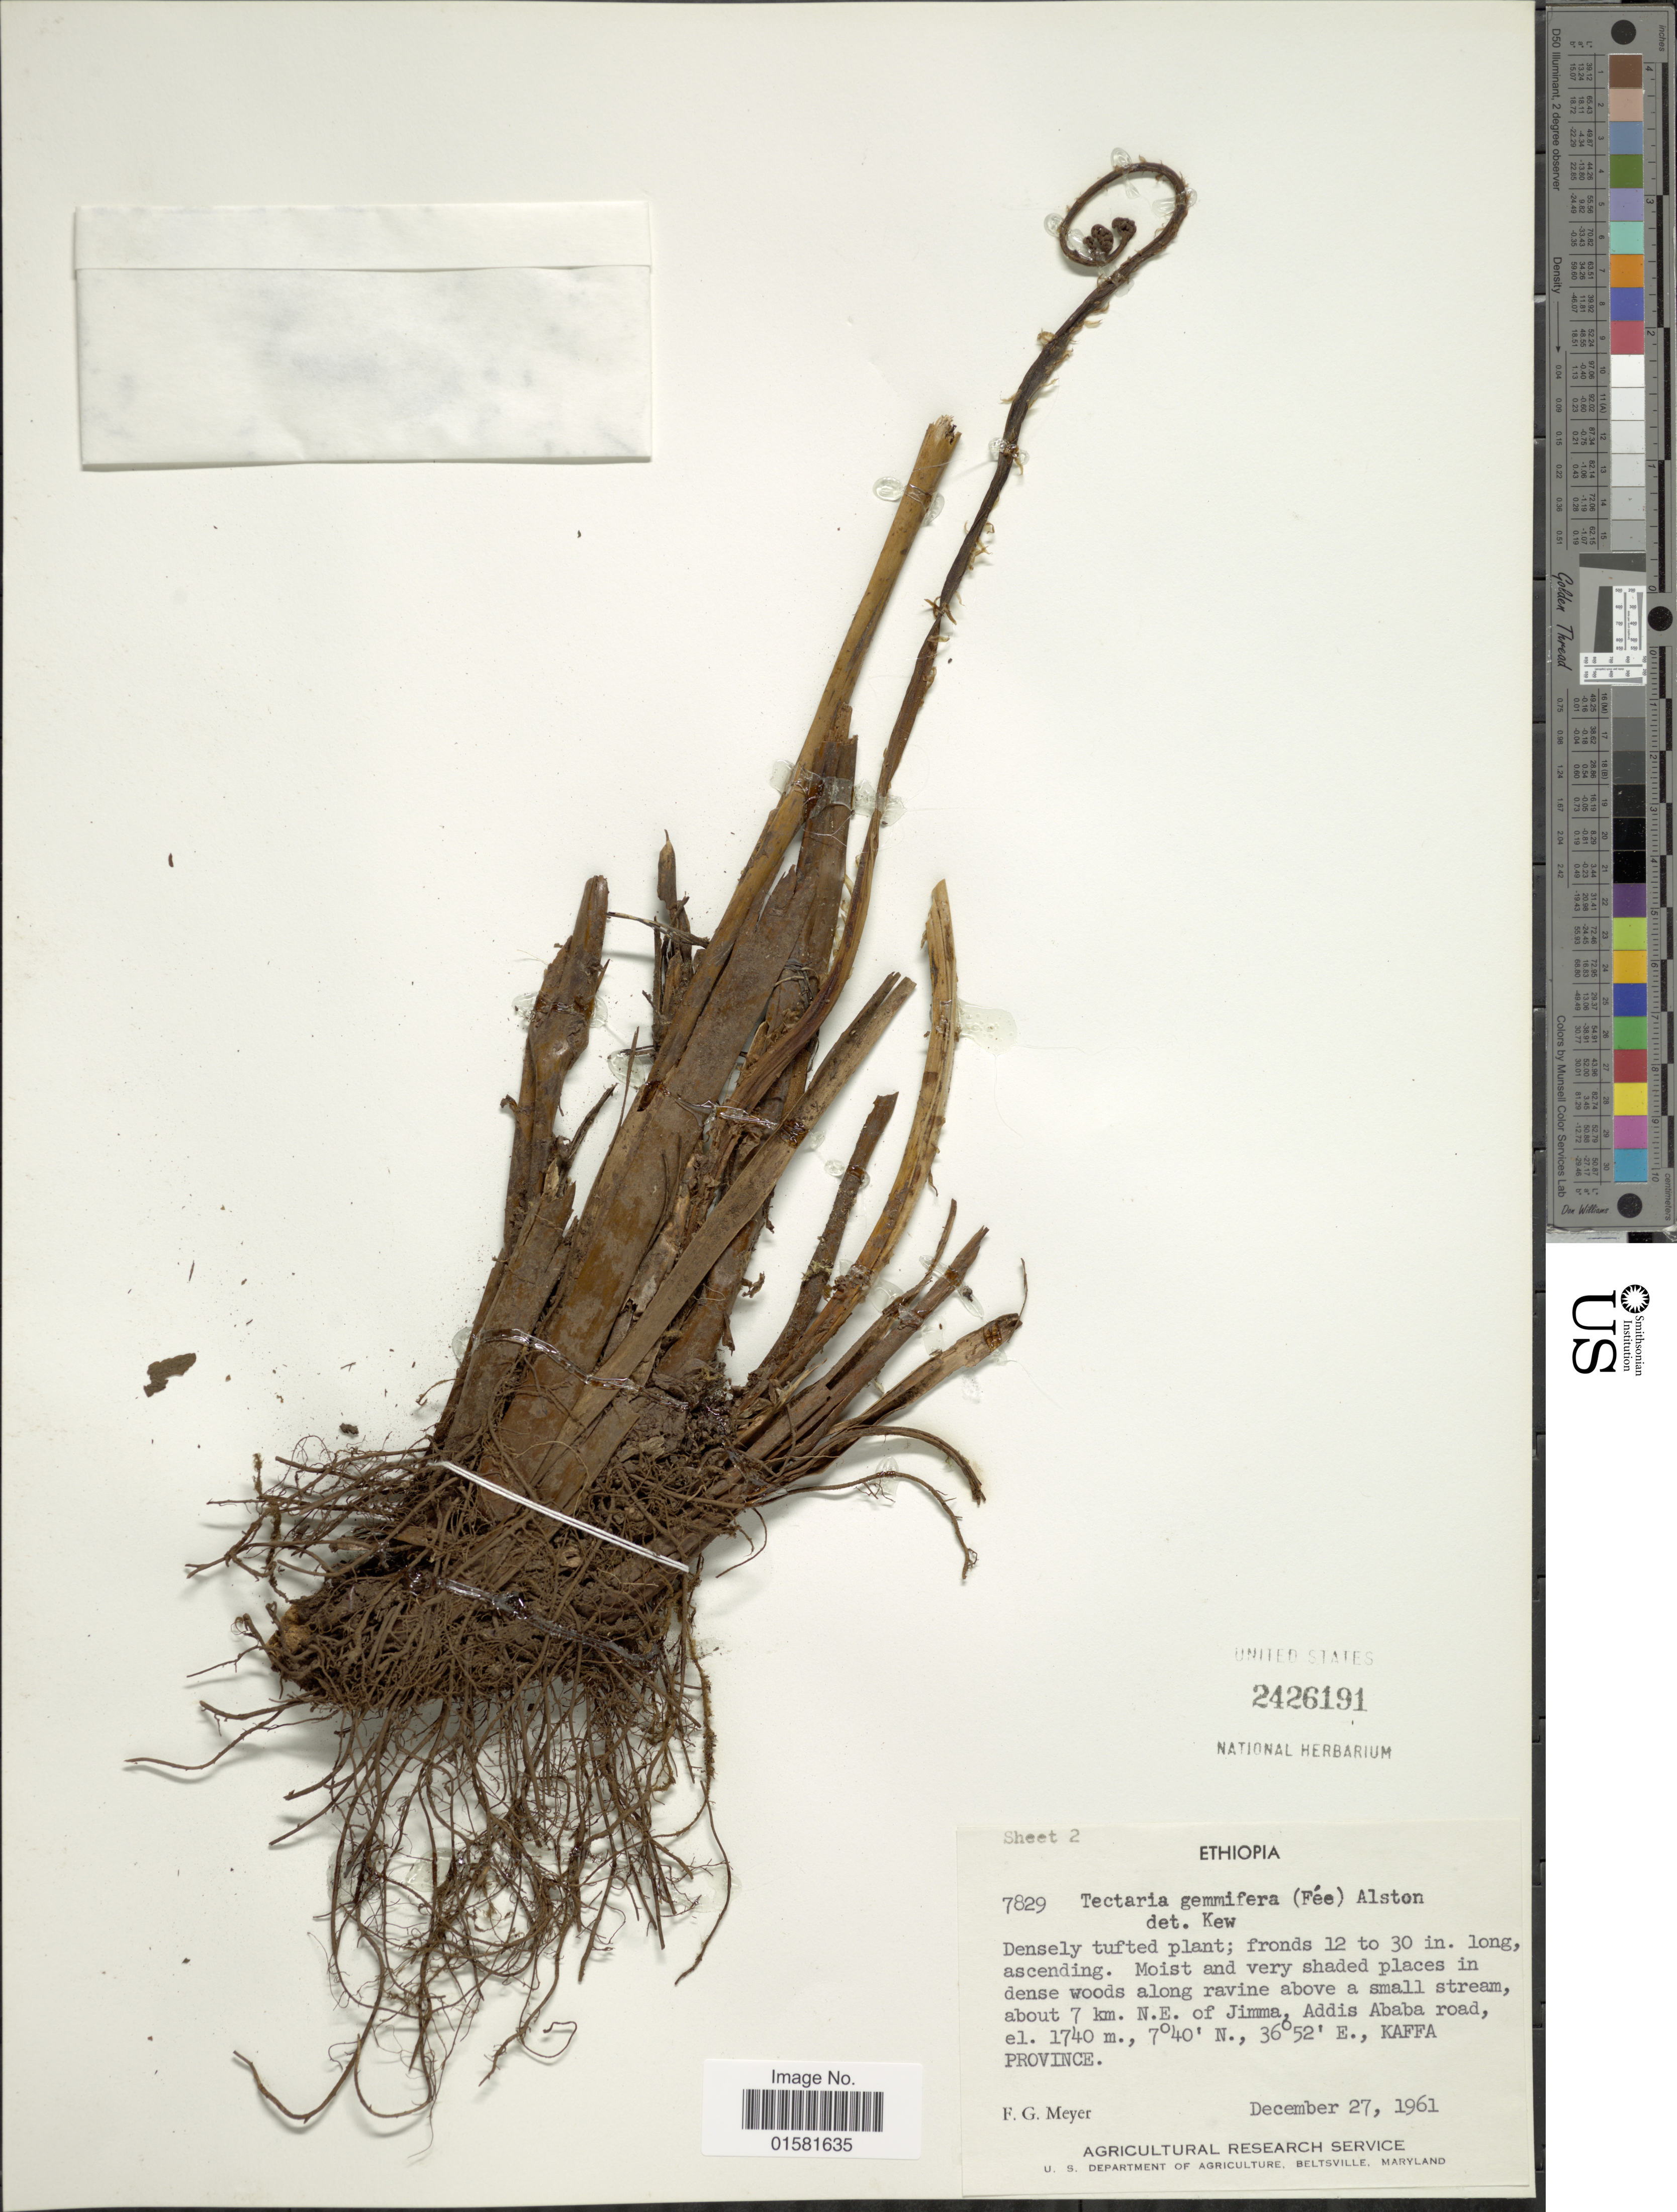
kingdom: Plantae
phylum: Tracheophyta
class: Polypodiopsida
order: Polypodiales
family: Tectariaceae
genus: Tectaria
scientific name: Tectaria gemmifera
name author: (Fée) Alston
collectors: F. G. Meyer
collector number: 7829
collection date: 1961-12-27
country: Ethiopia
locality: Ethiopia, about 7 km. N. E. of Jimma, Addis Ababa road, Kaffa Province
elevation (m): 1740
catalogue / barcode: US 2426191